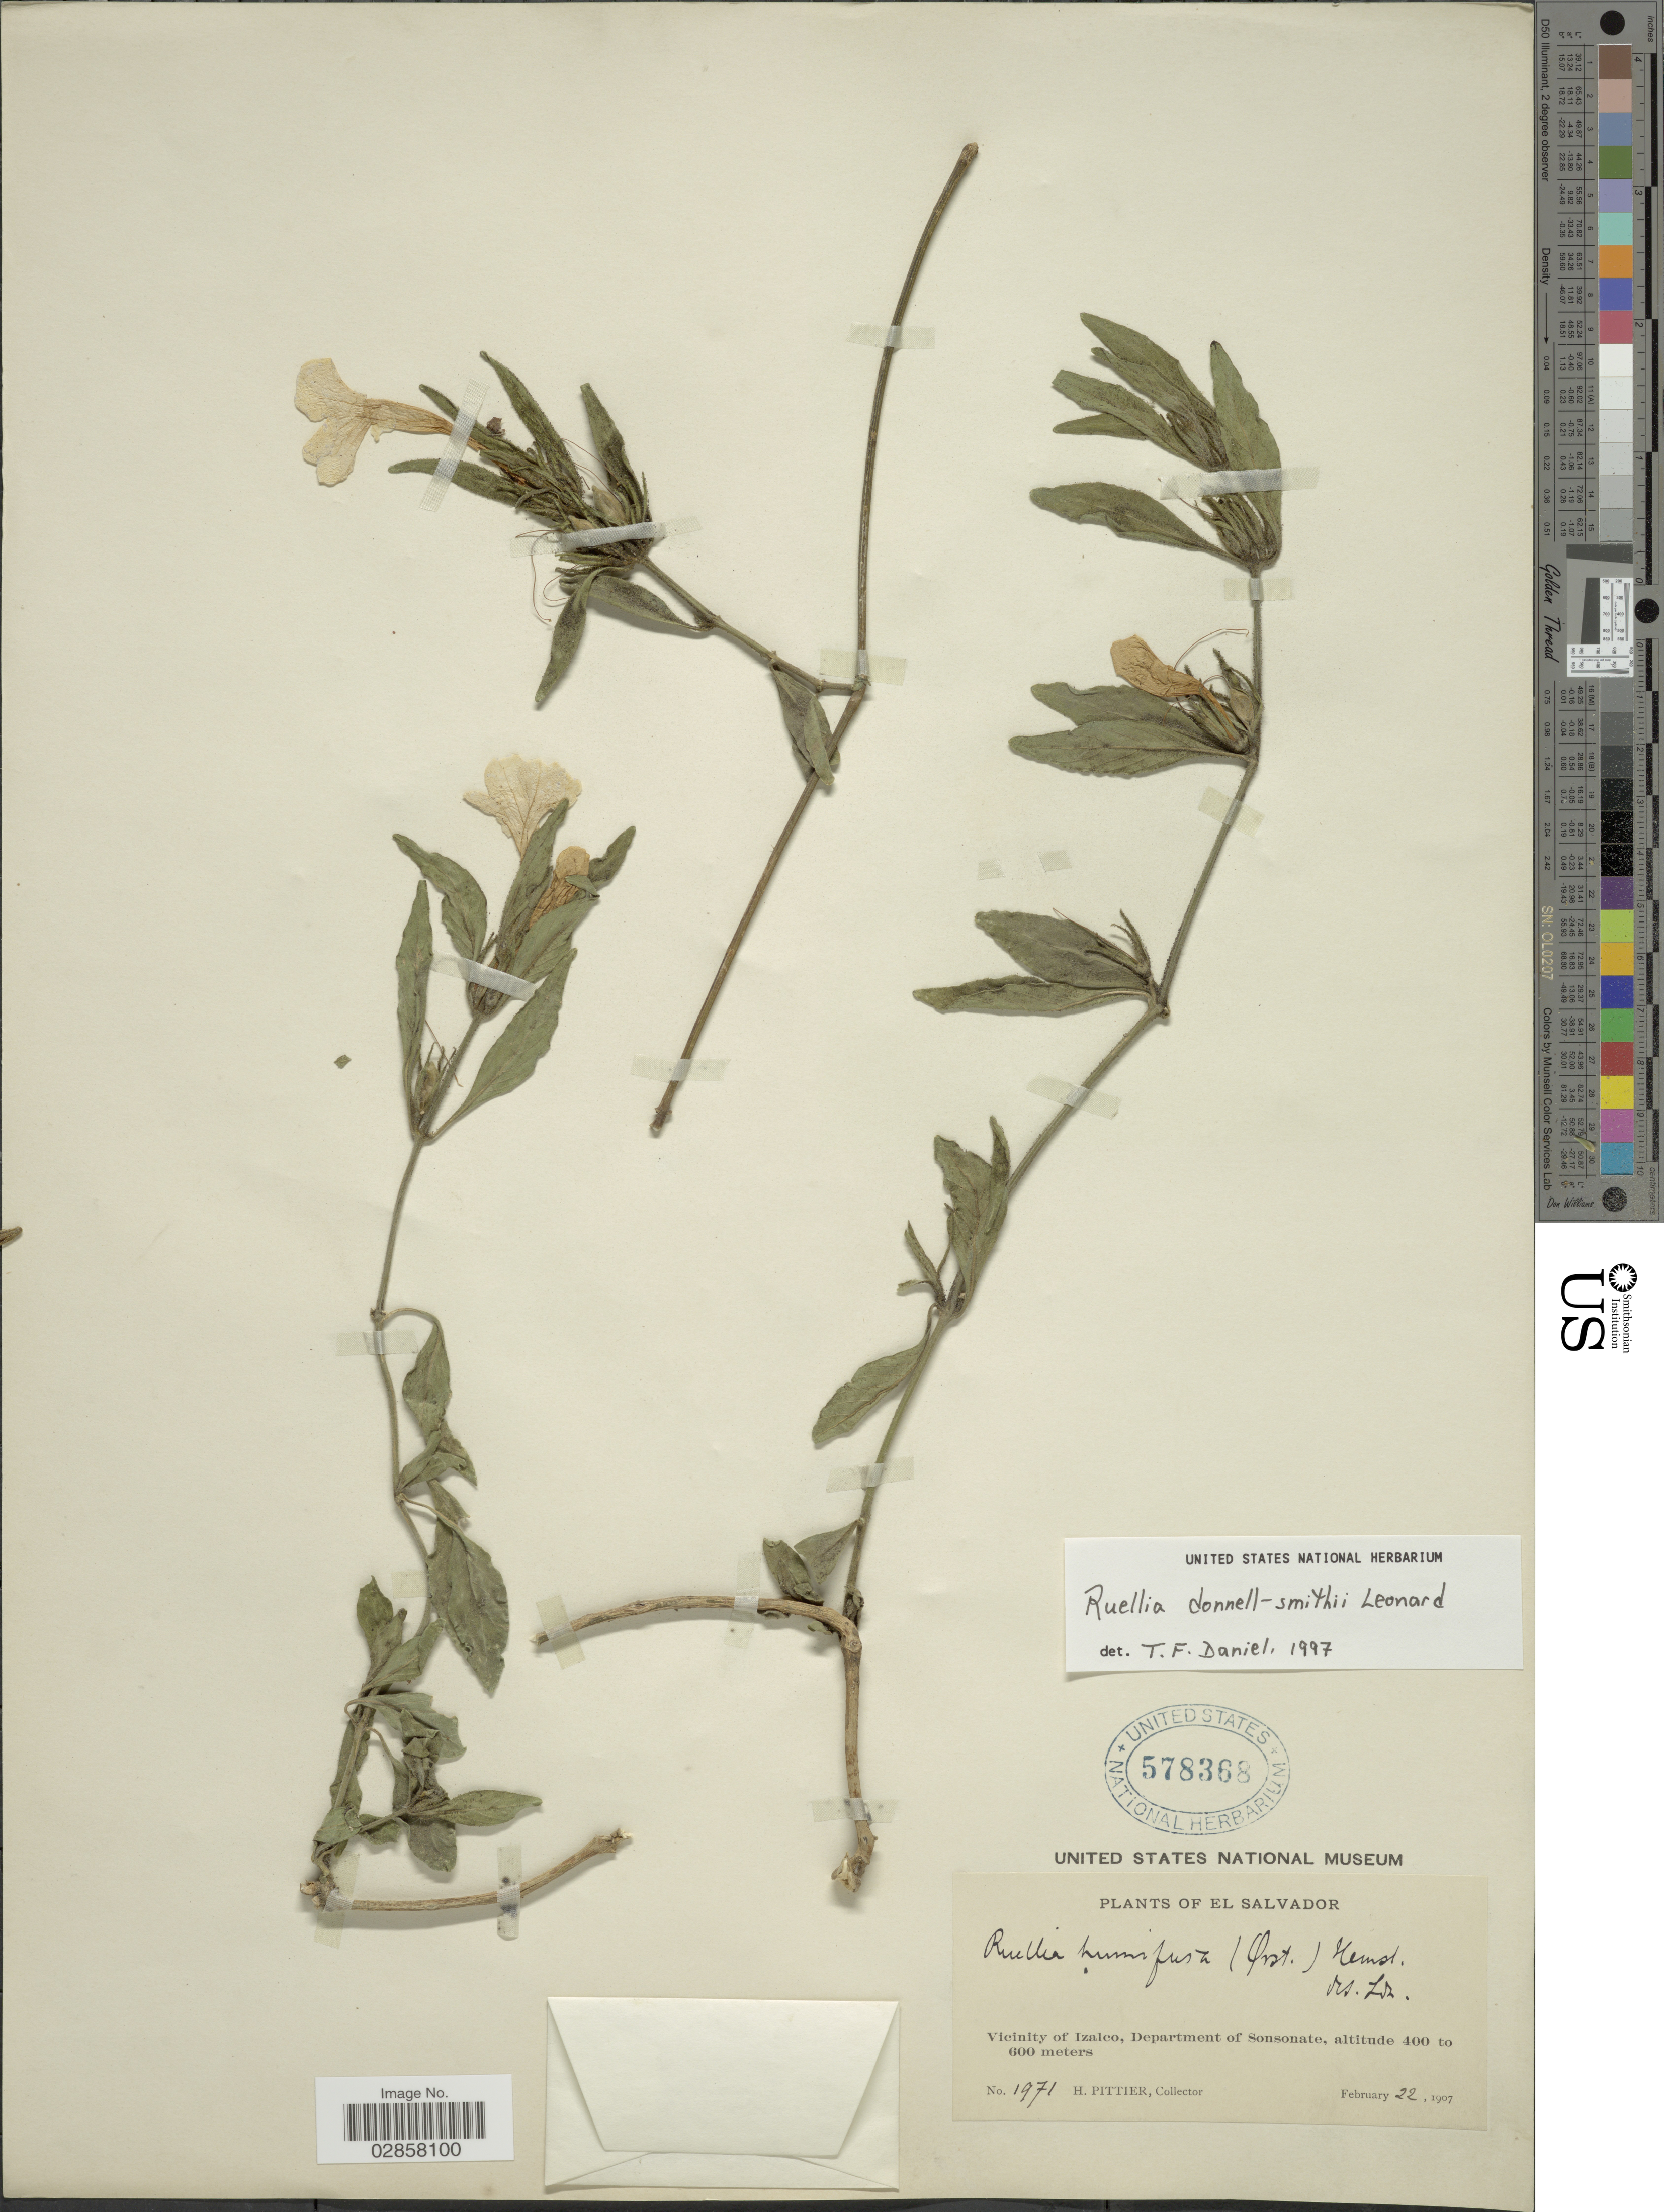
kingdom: Plantae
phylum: Tracheophyta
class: Magnoliopsida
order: Lamiales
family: Acanthaceae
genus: Ruellia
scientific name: Ruellia donnell-smithii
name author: Leonard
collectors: H. F. Pittier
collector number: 1971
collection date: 1907-02-22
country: El Salvador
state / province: Sonsonate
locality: Vicinity of Izalco, Department of Sonsonate.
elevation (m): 400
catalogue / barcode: US 578368